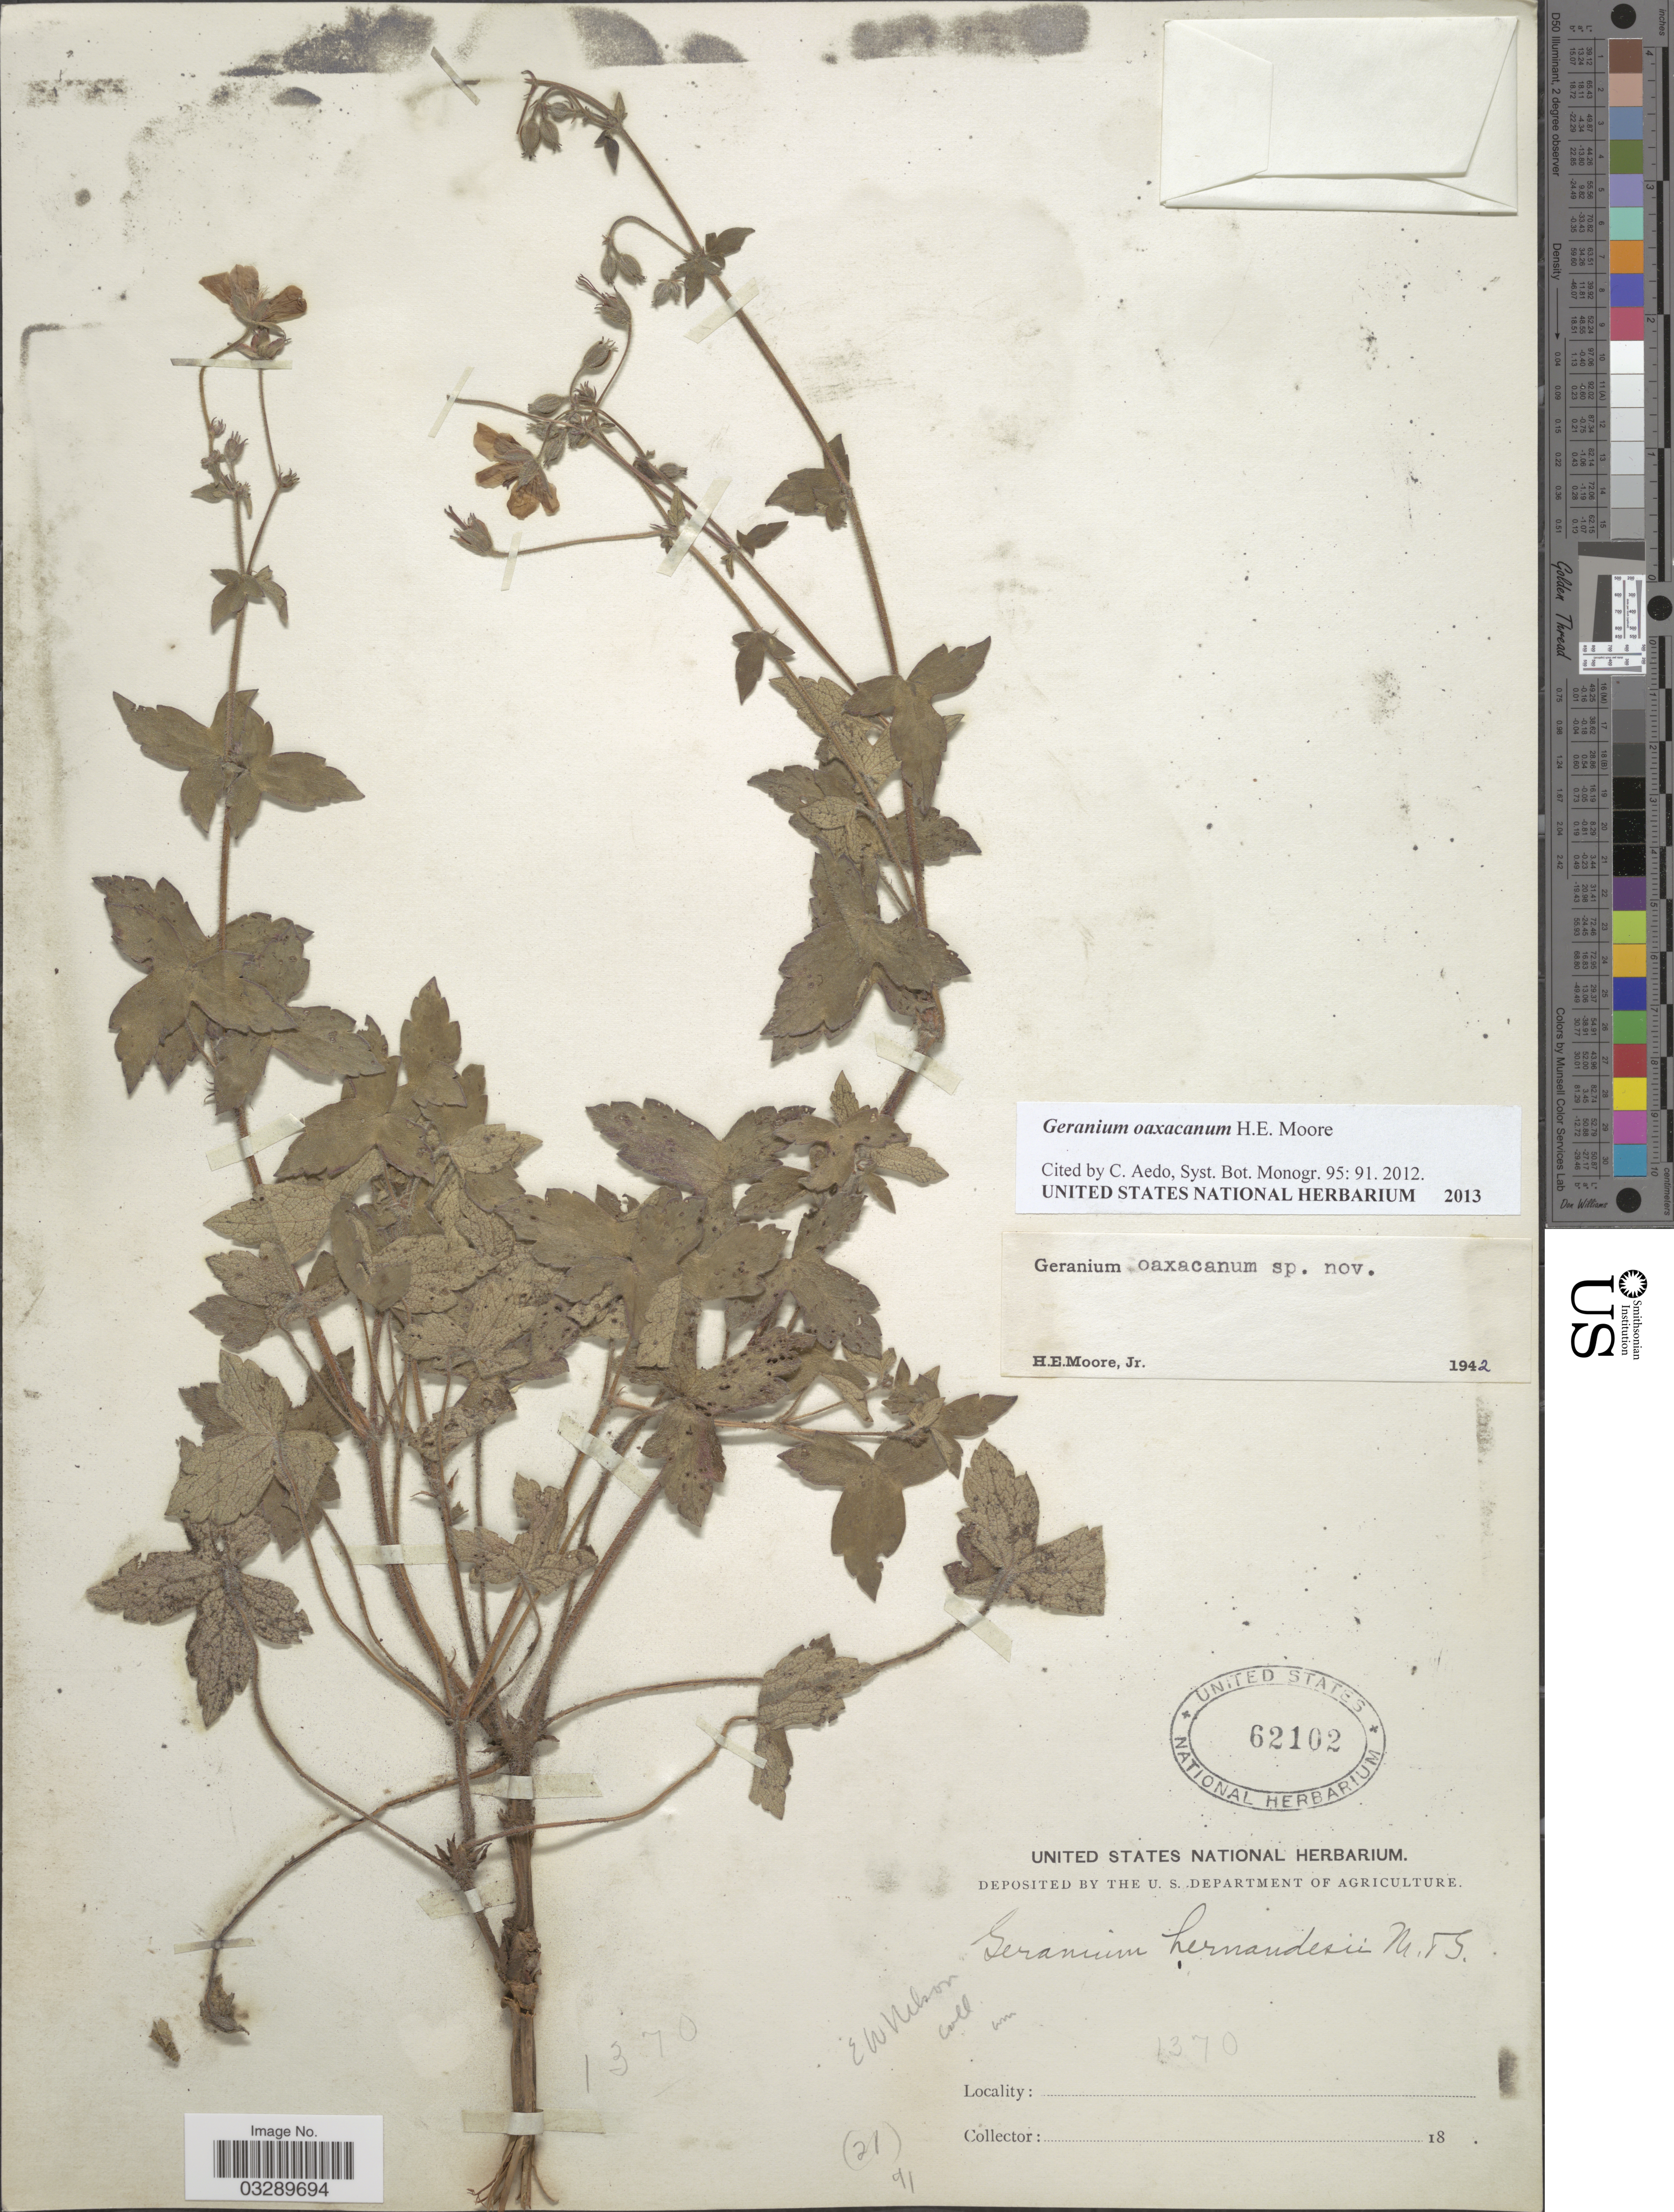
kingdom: Plantae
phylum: Tracheophyta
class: Magnoliopsida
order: Geraniales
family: Geraniaceae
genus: Geranium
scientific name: Geranium oaxacanum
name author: H.E. Moore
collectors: E. W. Nelson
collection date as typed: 18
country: United States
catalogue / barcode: US 62102